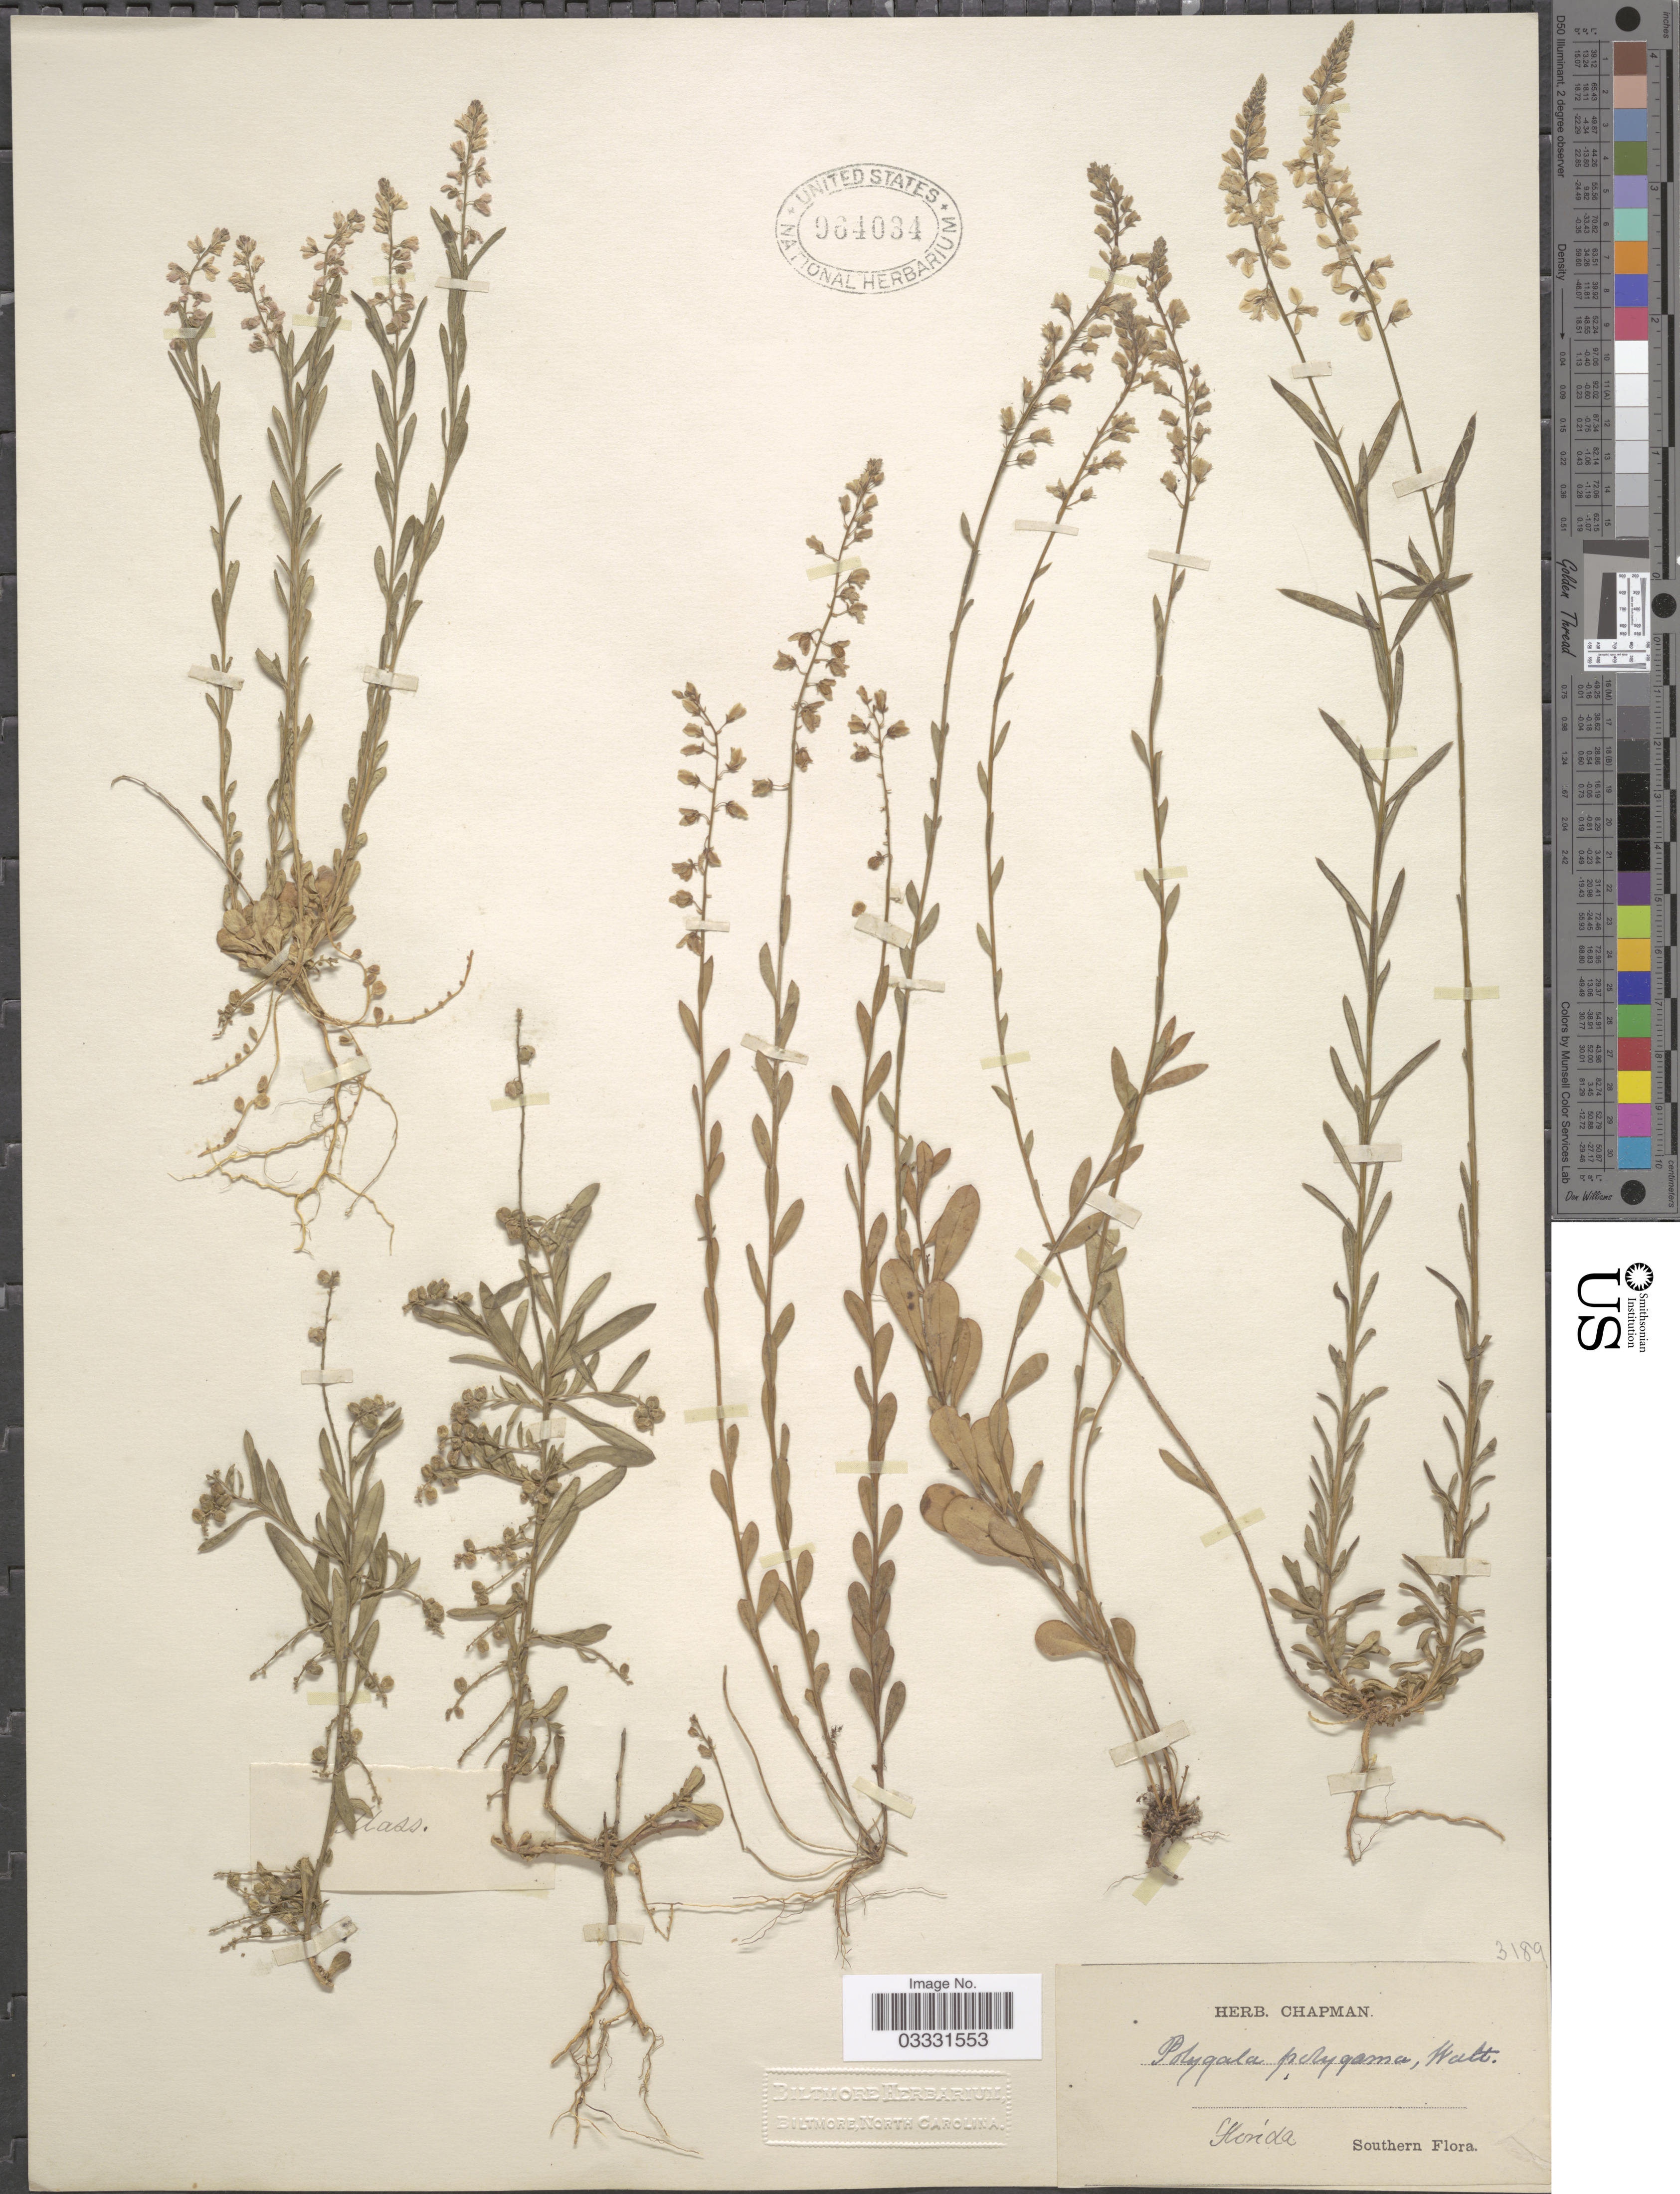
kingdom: Plantae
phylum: Tracheophyta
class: Magnoliopsida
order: Fabales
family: Polygalaceae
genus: Polygala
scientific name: Polygala polygama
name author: Walter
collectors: ex herb. Chapman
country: United States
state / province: Florida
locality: Southern Flora.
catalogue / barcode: US 964034